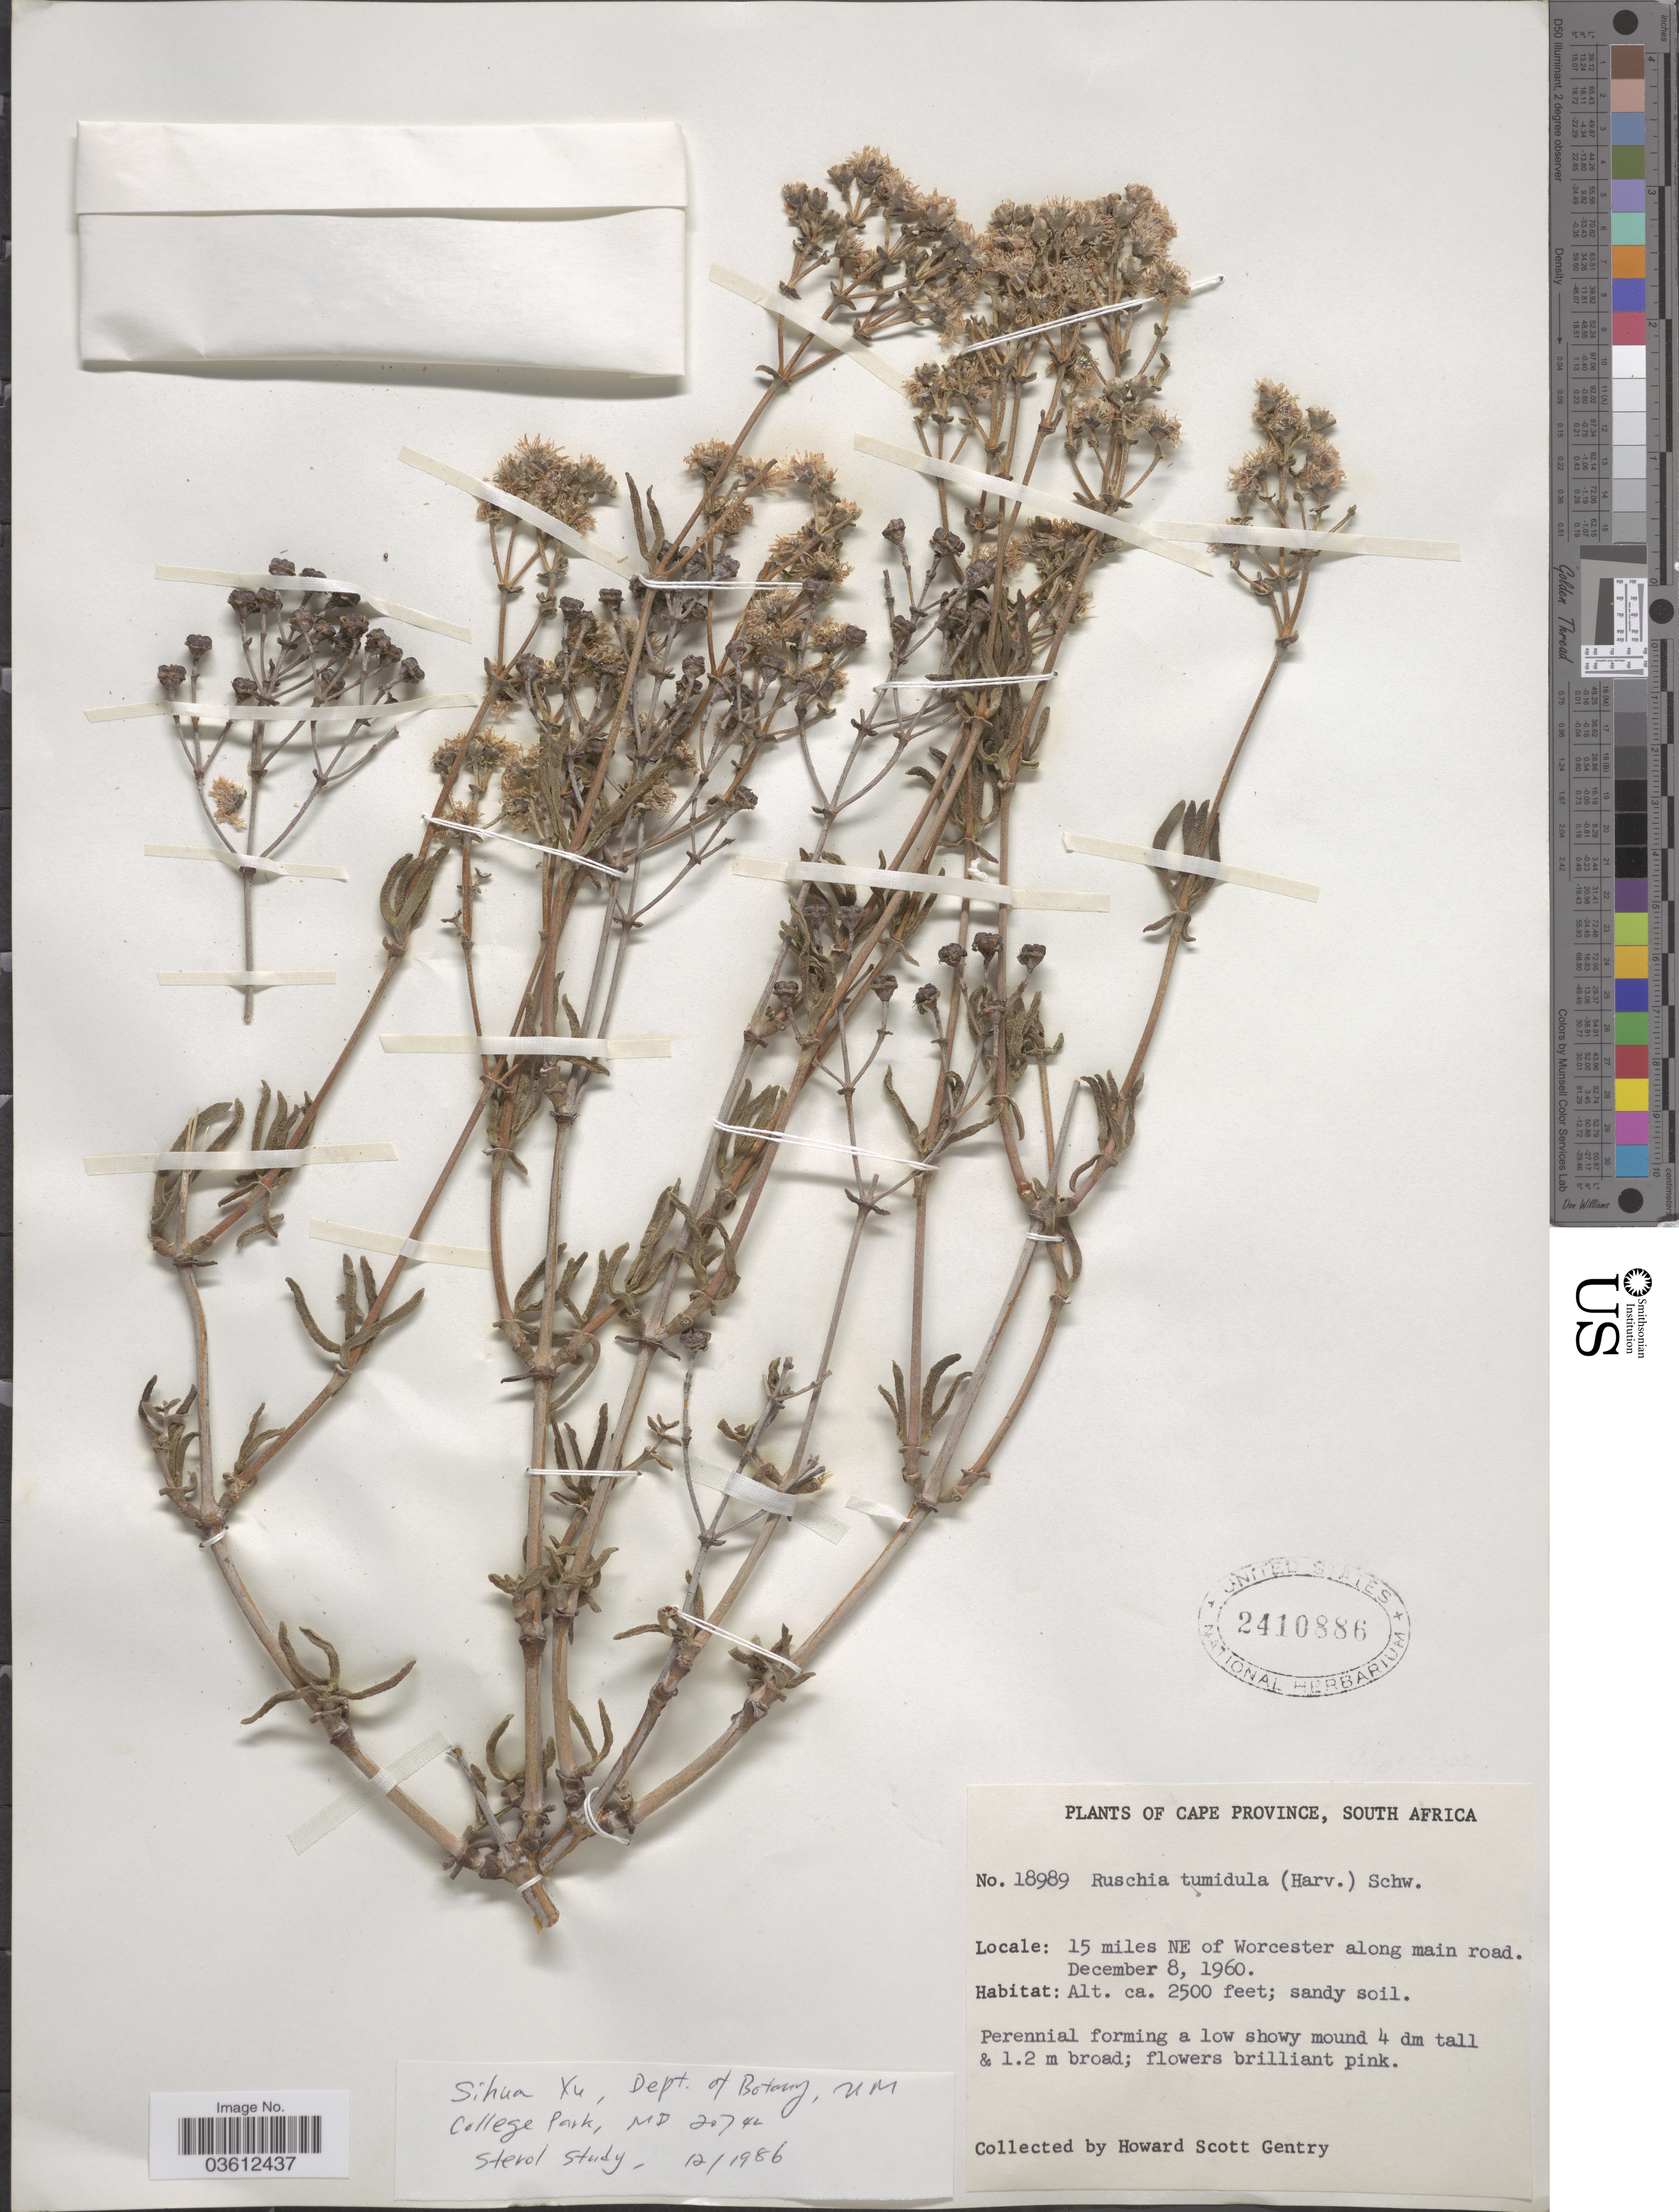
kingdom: Plantae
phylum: Tracheophyta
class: Magnoliopsida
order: Caryophyllales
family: Aizoaceae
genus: Ruschia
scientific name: Ruschia multiflora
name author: Schwantes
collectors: H. S. Gentry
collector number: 18989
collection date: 1960-12-08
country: South Africa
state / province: Western Cape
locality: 15 miles NE of Worcester along main road.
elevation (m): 762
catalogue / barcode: US 2410886